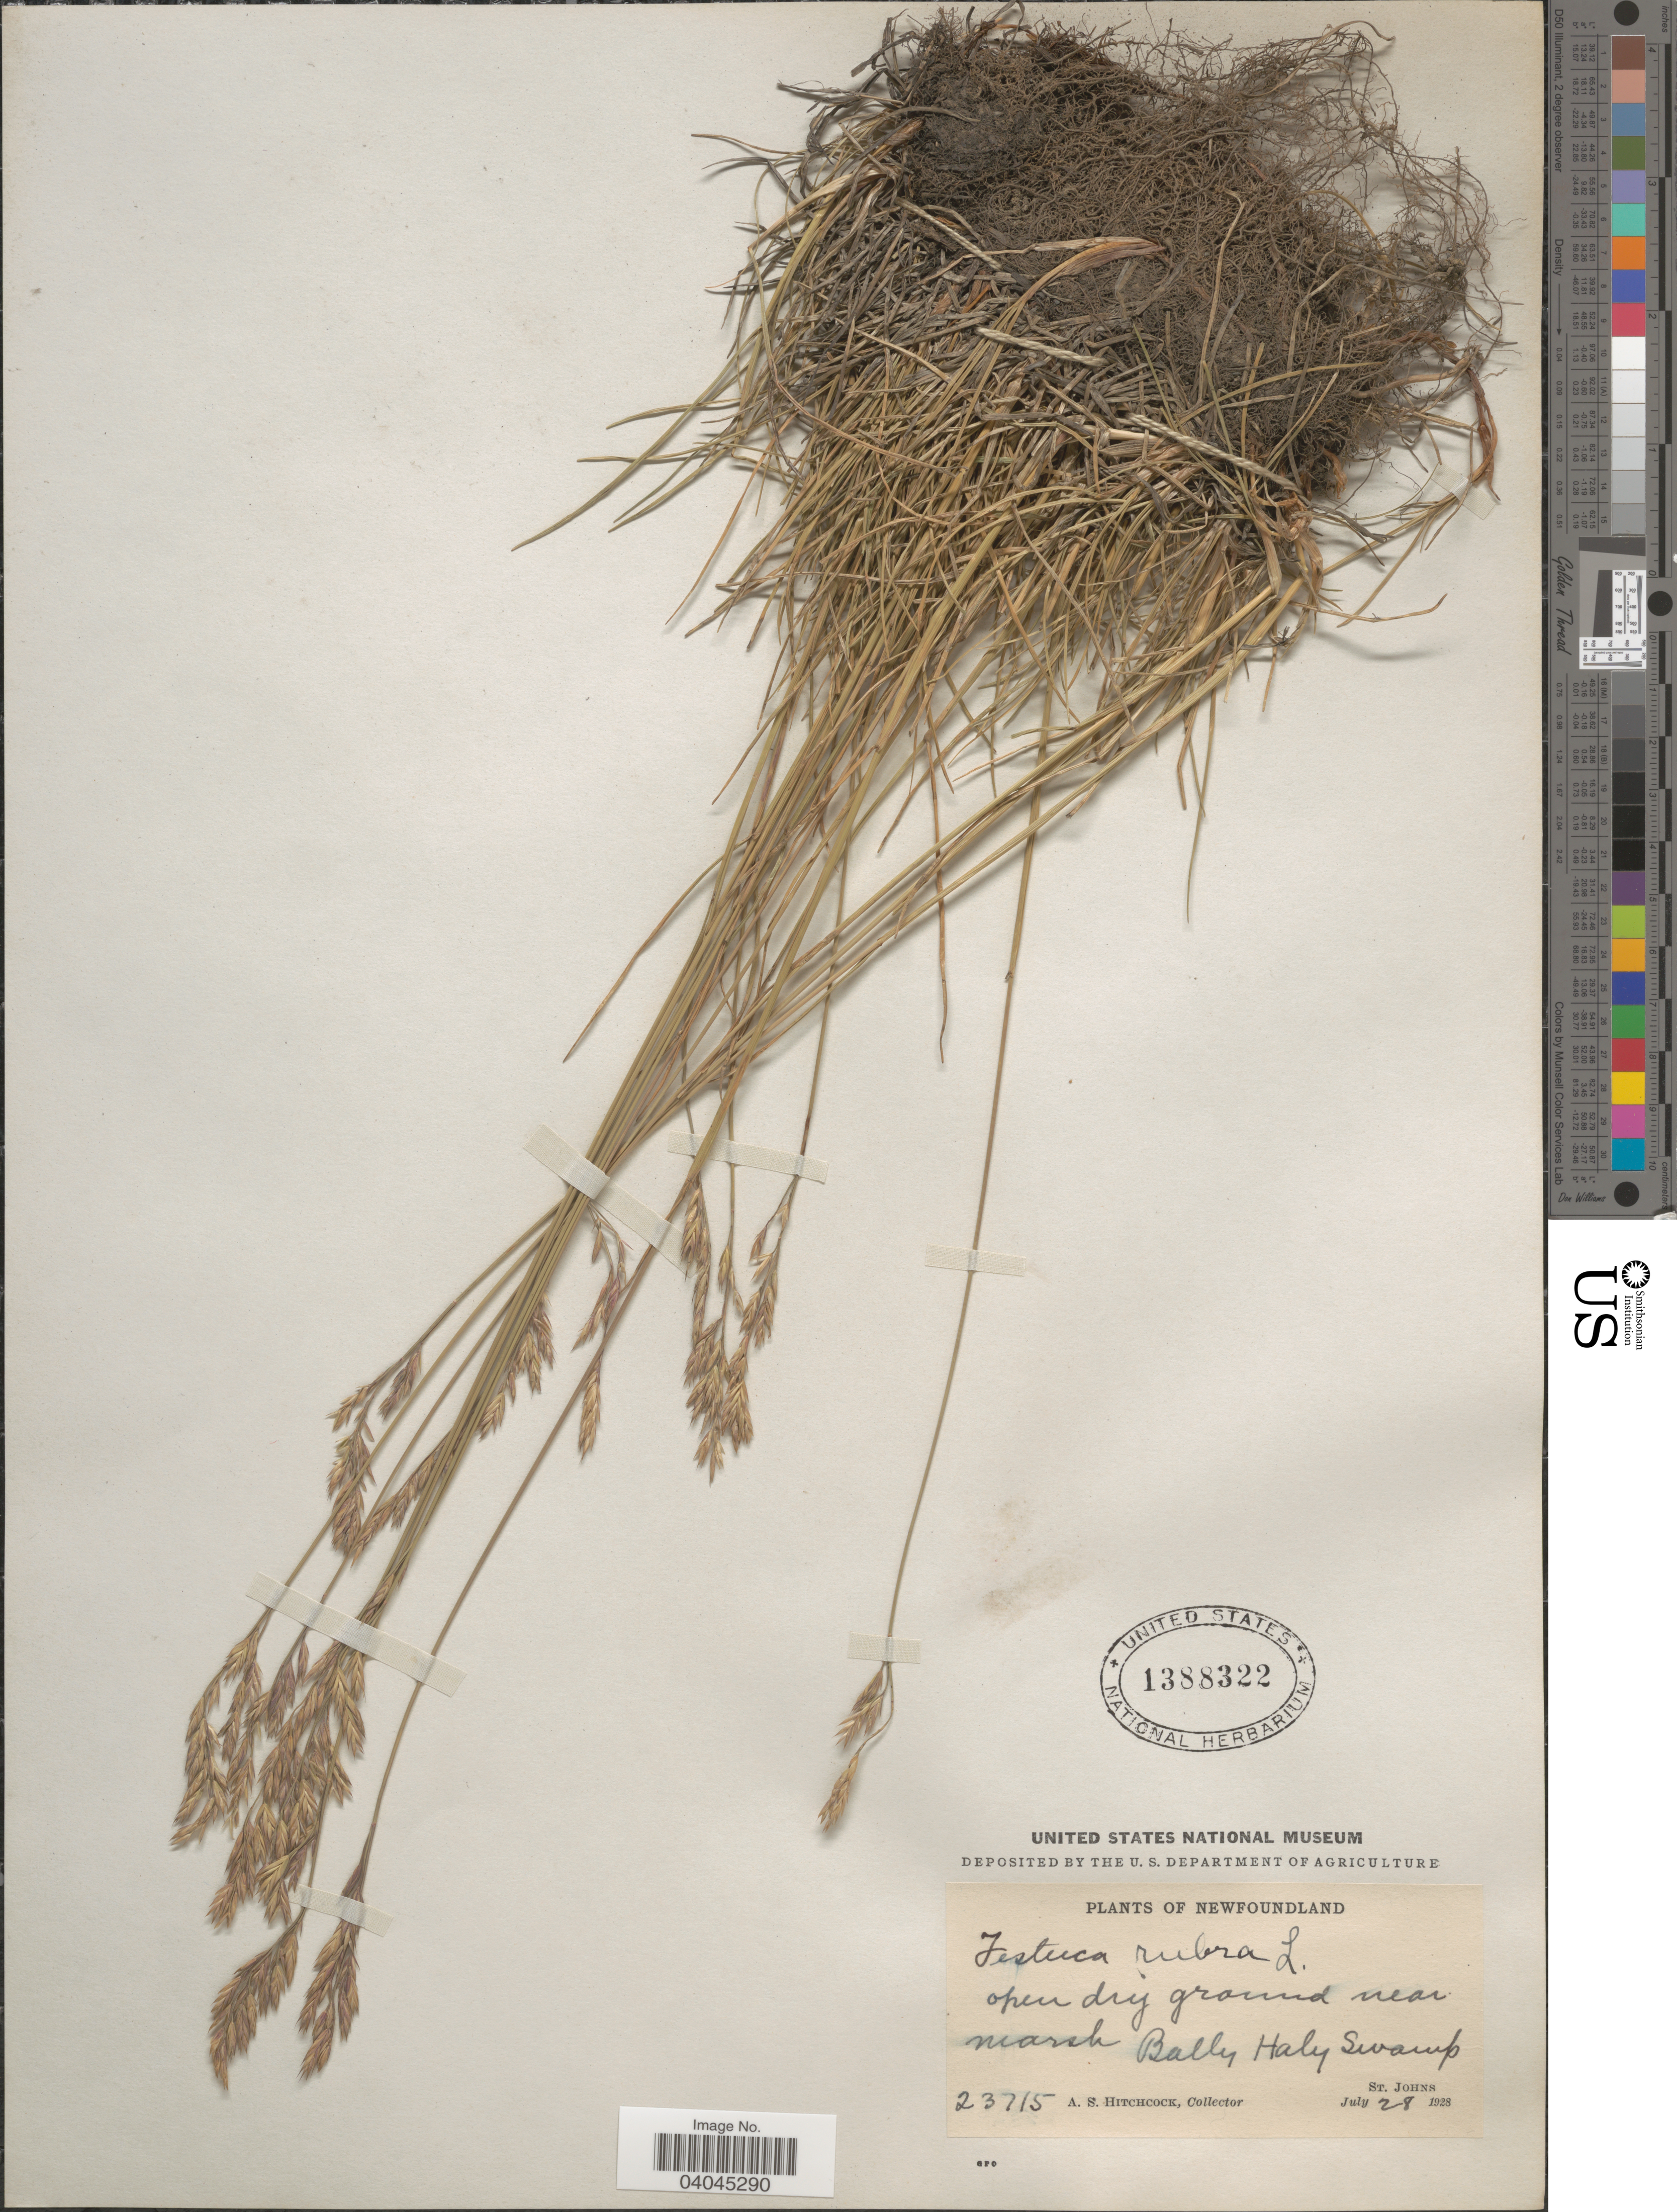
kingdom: Plantae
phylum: Tracheophyta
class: Liliopsida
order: Poales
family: Poaceae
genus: Festuca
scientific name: Festuca rubra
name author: L.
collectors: A. S. Hitchcock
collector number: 23715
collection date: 1928-07-28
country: Canada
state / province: Newfoundland and Labrador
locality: Bally Haly Swamp. St. Johns.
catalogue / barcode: US 1388322